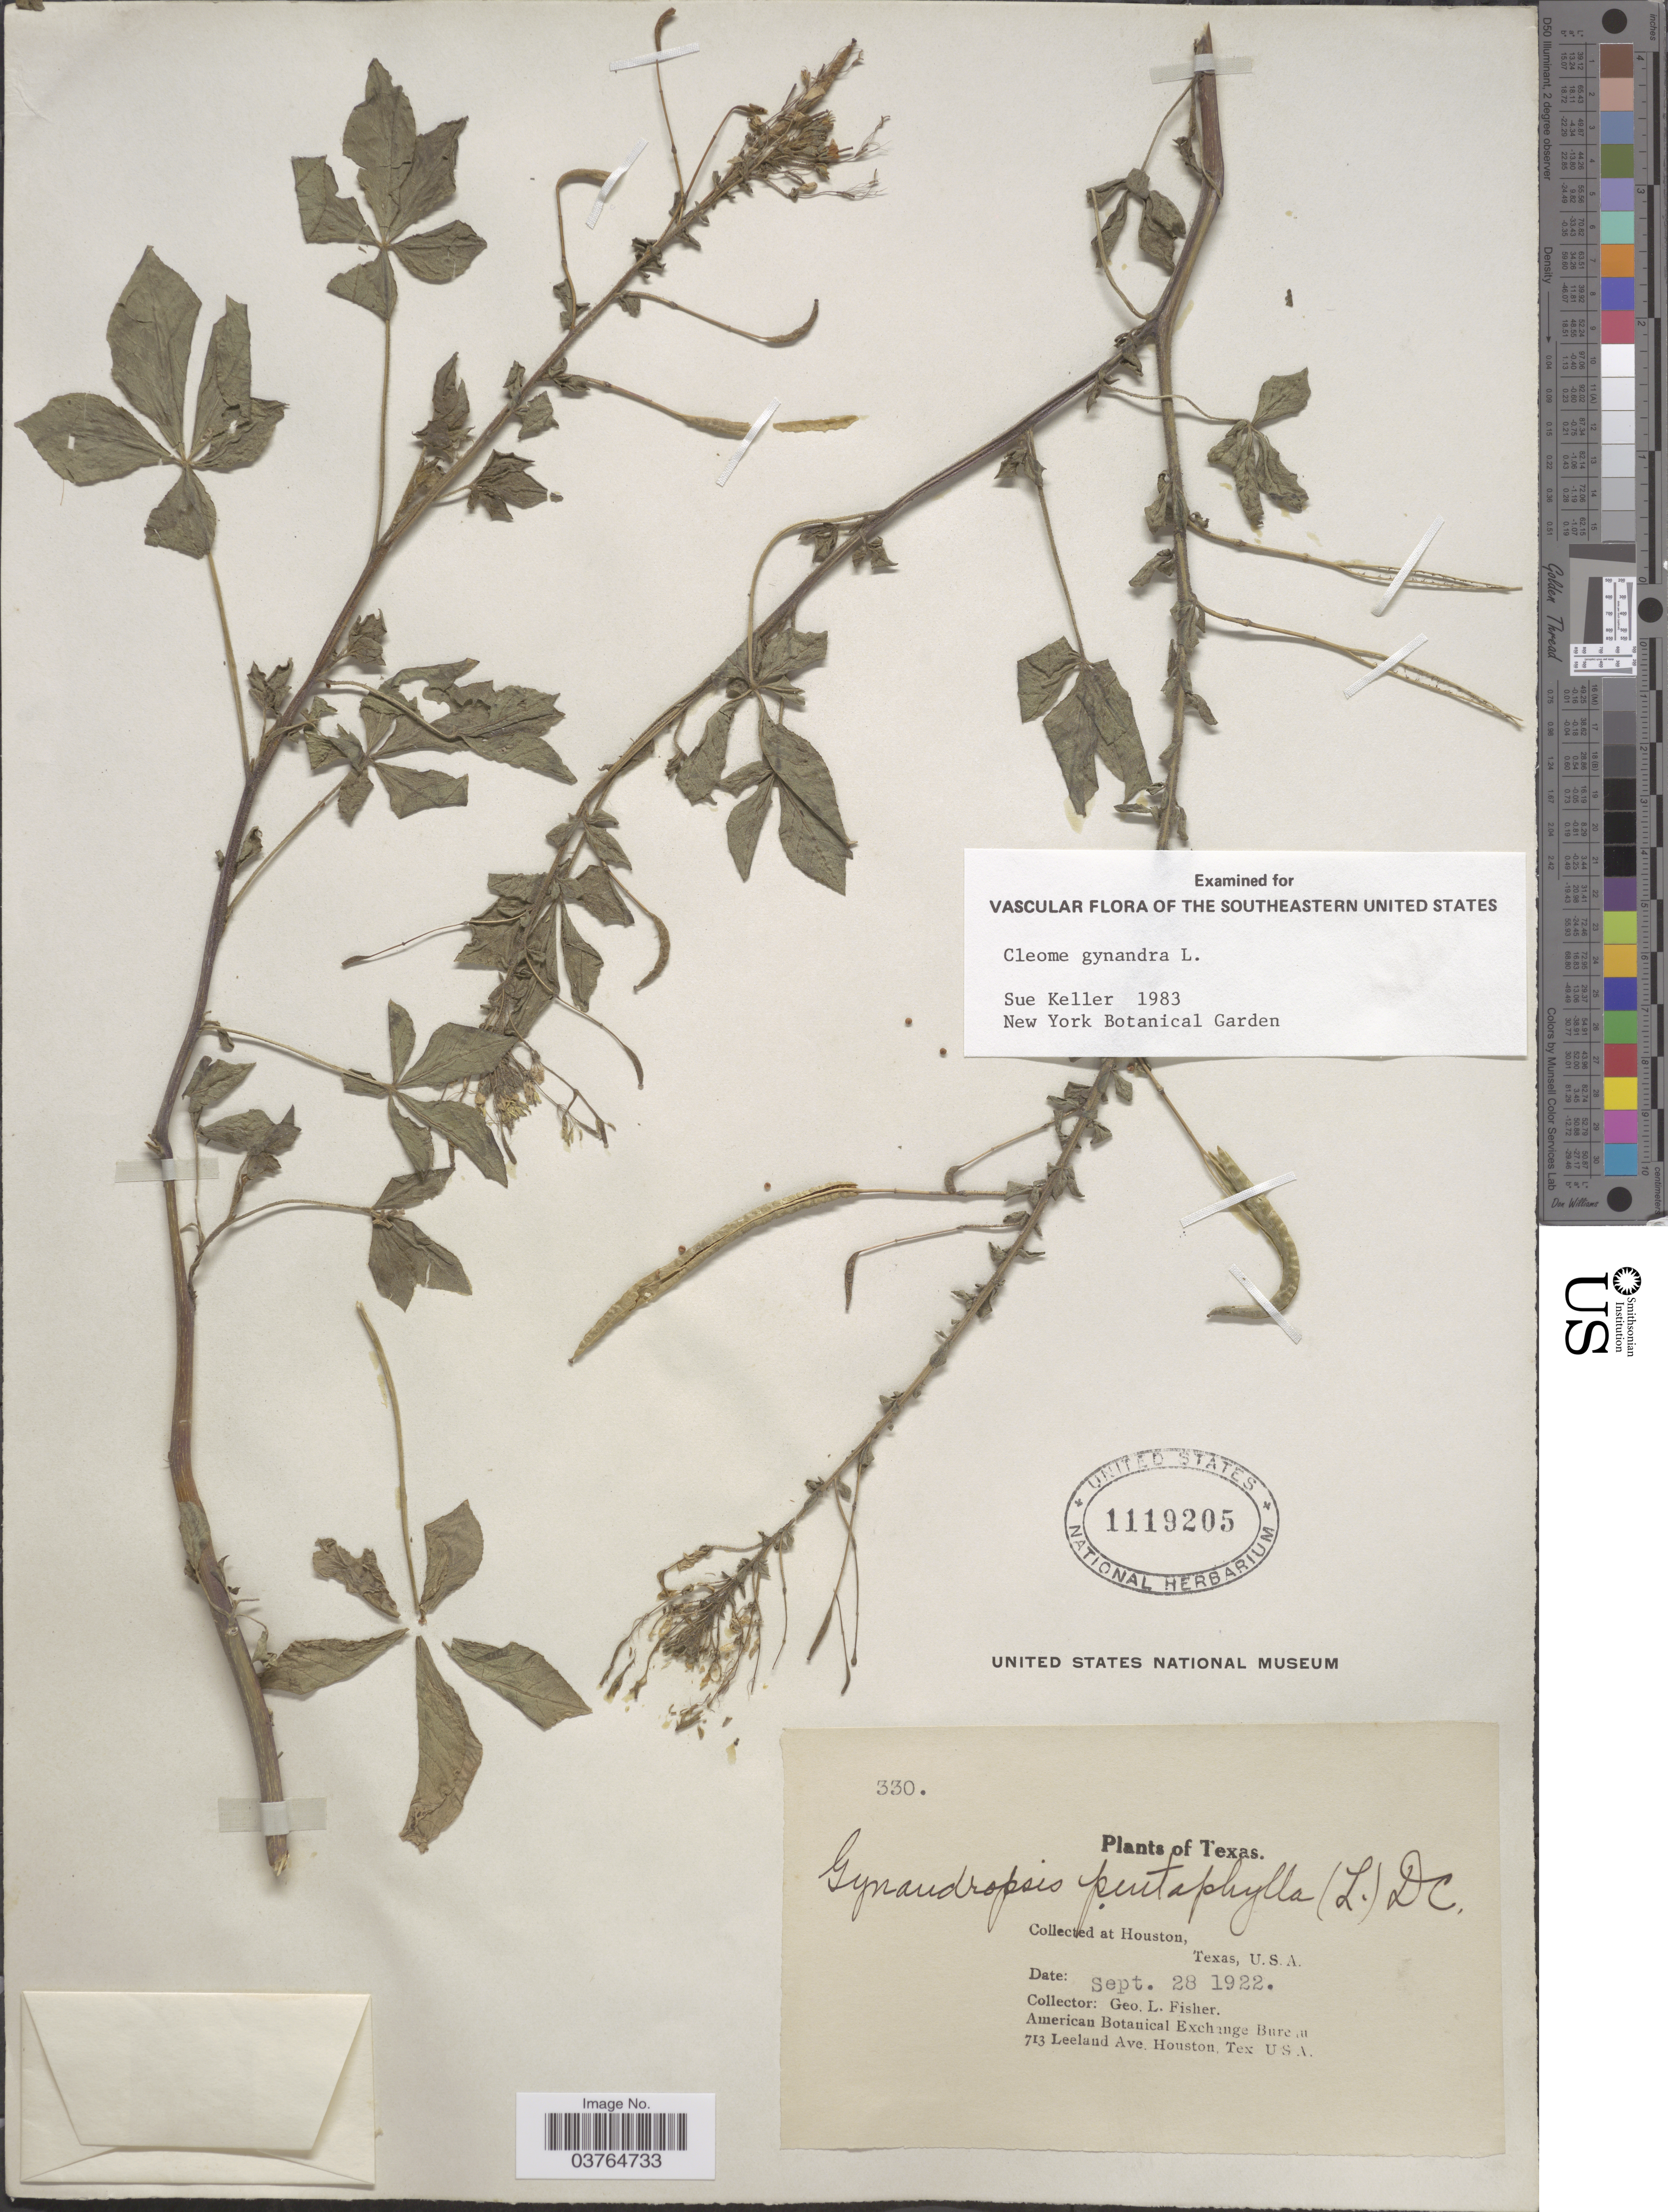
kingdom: Plantae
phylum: Tracheophyta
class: Magnoliopsida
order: Brassicales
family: Cleomaceae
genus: Gynandropsis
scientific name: Gynandropsis gynandra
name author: (L.) Briq.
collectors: G. L. Fisher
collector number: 330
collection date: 1922-09-28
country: United States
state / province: Texas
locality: Houston.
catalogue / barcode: US 1119205